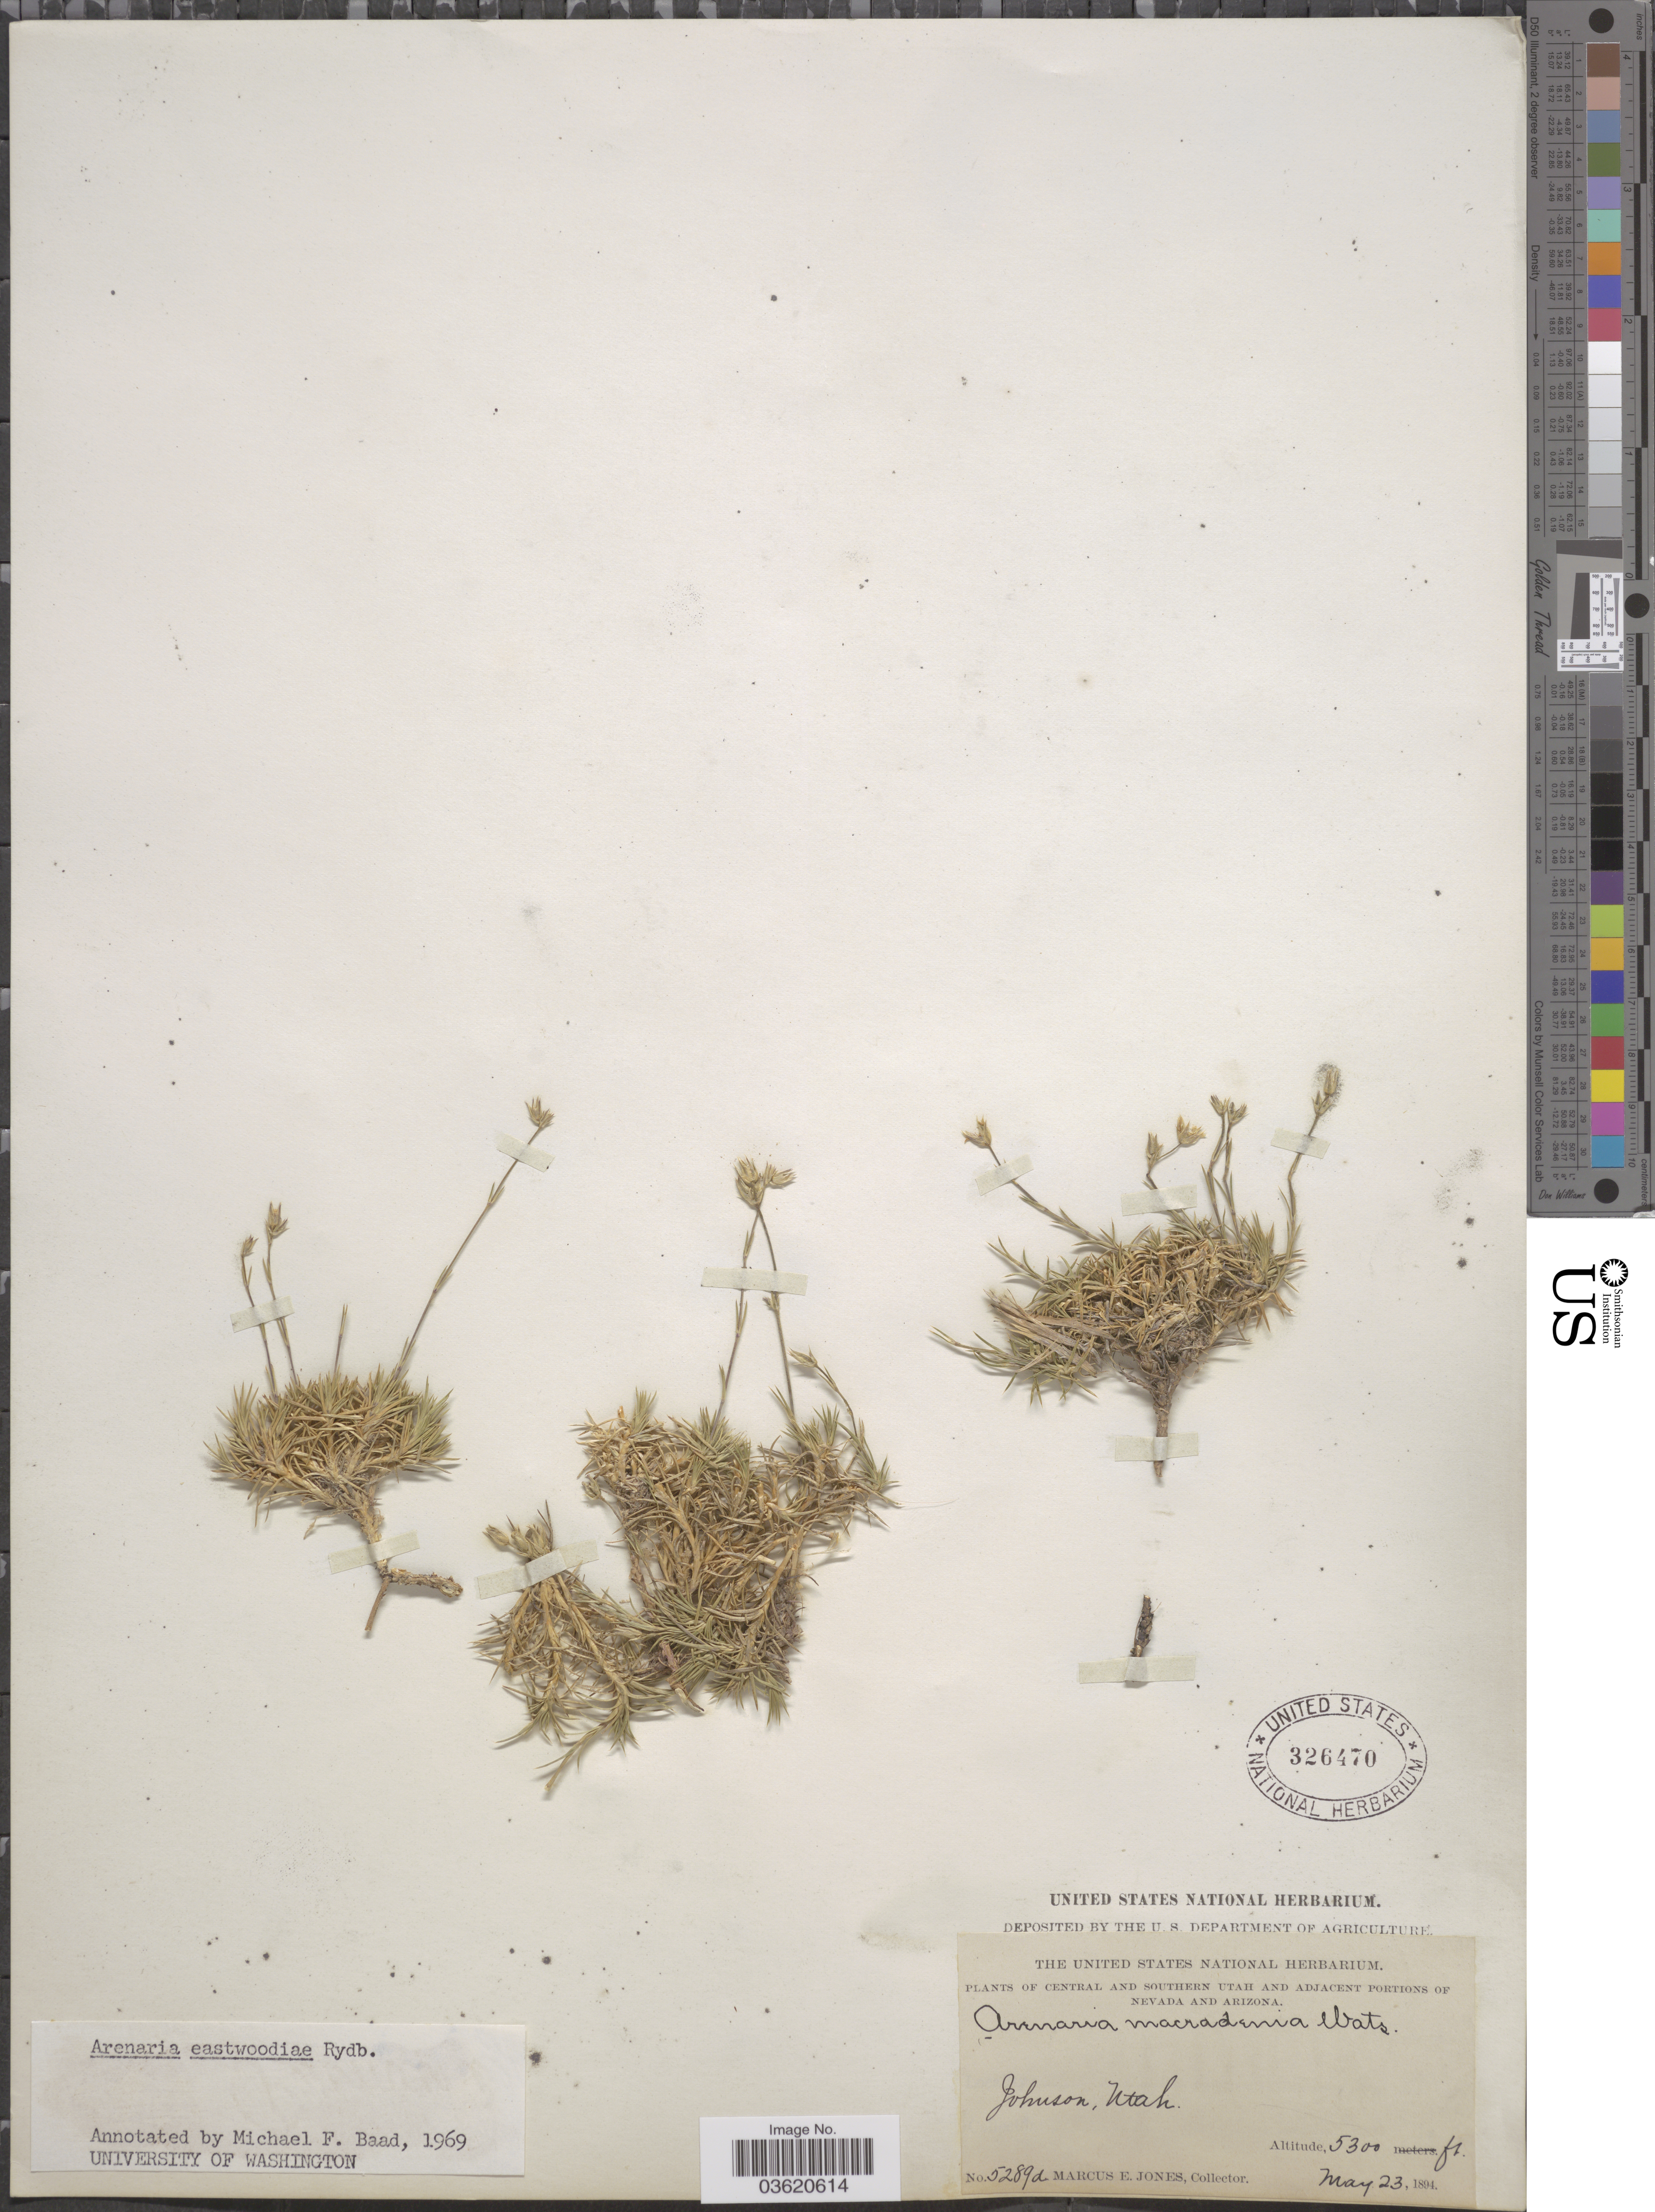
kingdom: Plantae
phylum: Tracheophyta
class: Magnoliopsida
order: Caryophyllales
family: Caryophyllaceae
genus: Eremogone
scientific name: Eremogone eastwoodiae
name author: (Rydb.) Ikonn.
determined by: Strong, Mark T., (BOT), Smithsonian Institution - National Museum of Natural History (UNITED STATES)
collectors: M. E. Jones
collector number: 5289d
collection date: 1894-05-23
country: United States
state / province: Utah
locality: Central and Southern Utah. Johnson.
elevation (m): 1615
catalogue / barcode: US 326470